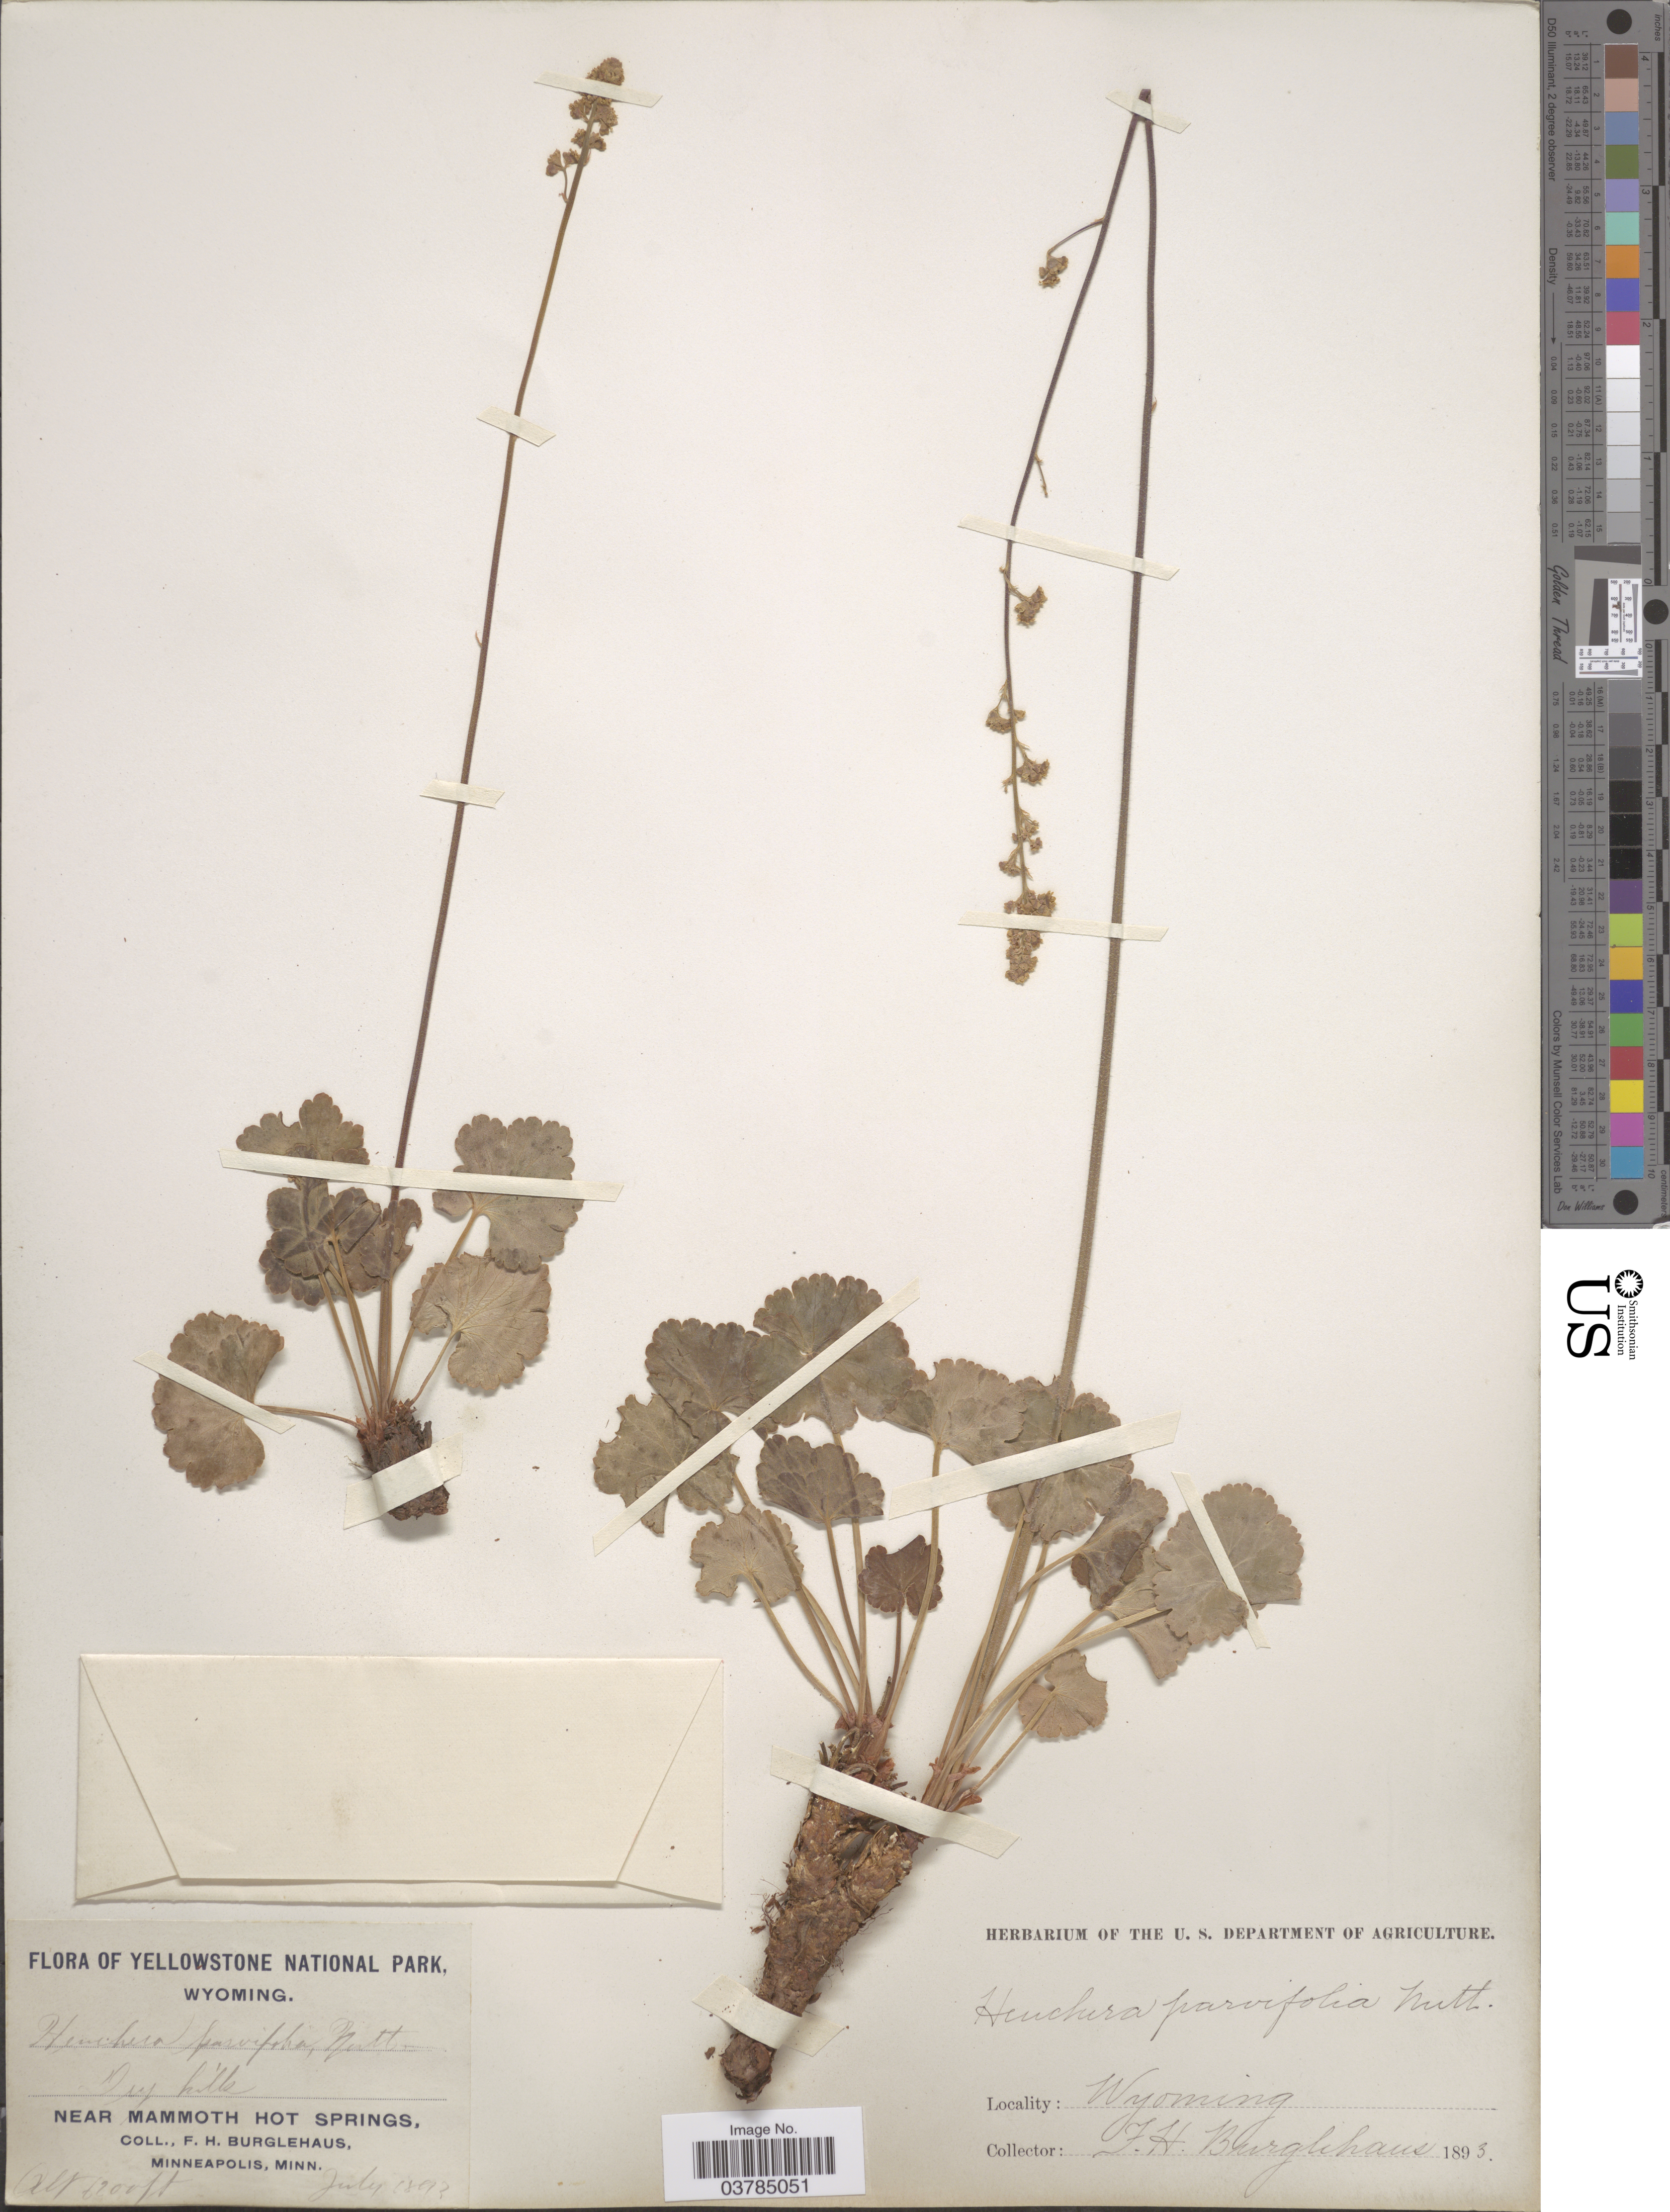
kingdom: Plantae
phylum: Tracheophyta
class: Magnoliopsida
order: Saxifragales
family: Saxifragaceae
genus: Heuchera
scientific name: Heuchera parvifolia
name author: Nutt.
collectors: F. Burglehaus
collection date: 1893-07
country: United States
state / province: Wyoming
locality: Yellowstone National Park. Near Mammoth Hot Springs.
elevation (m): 1890